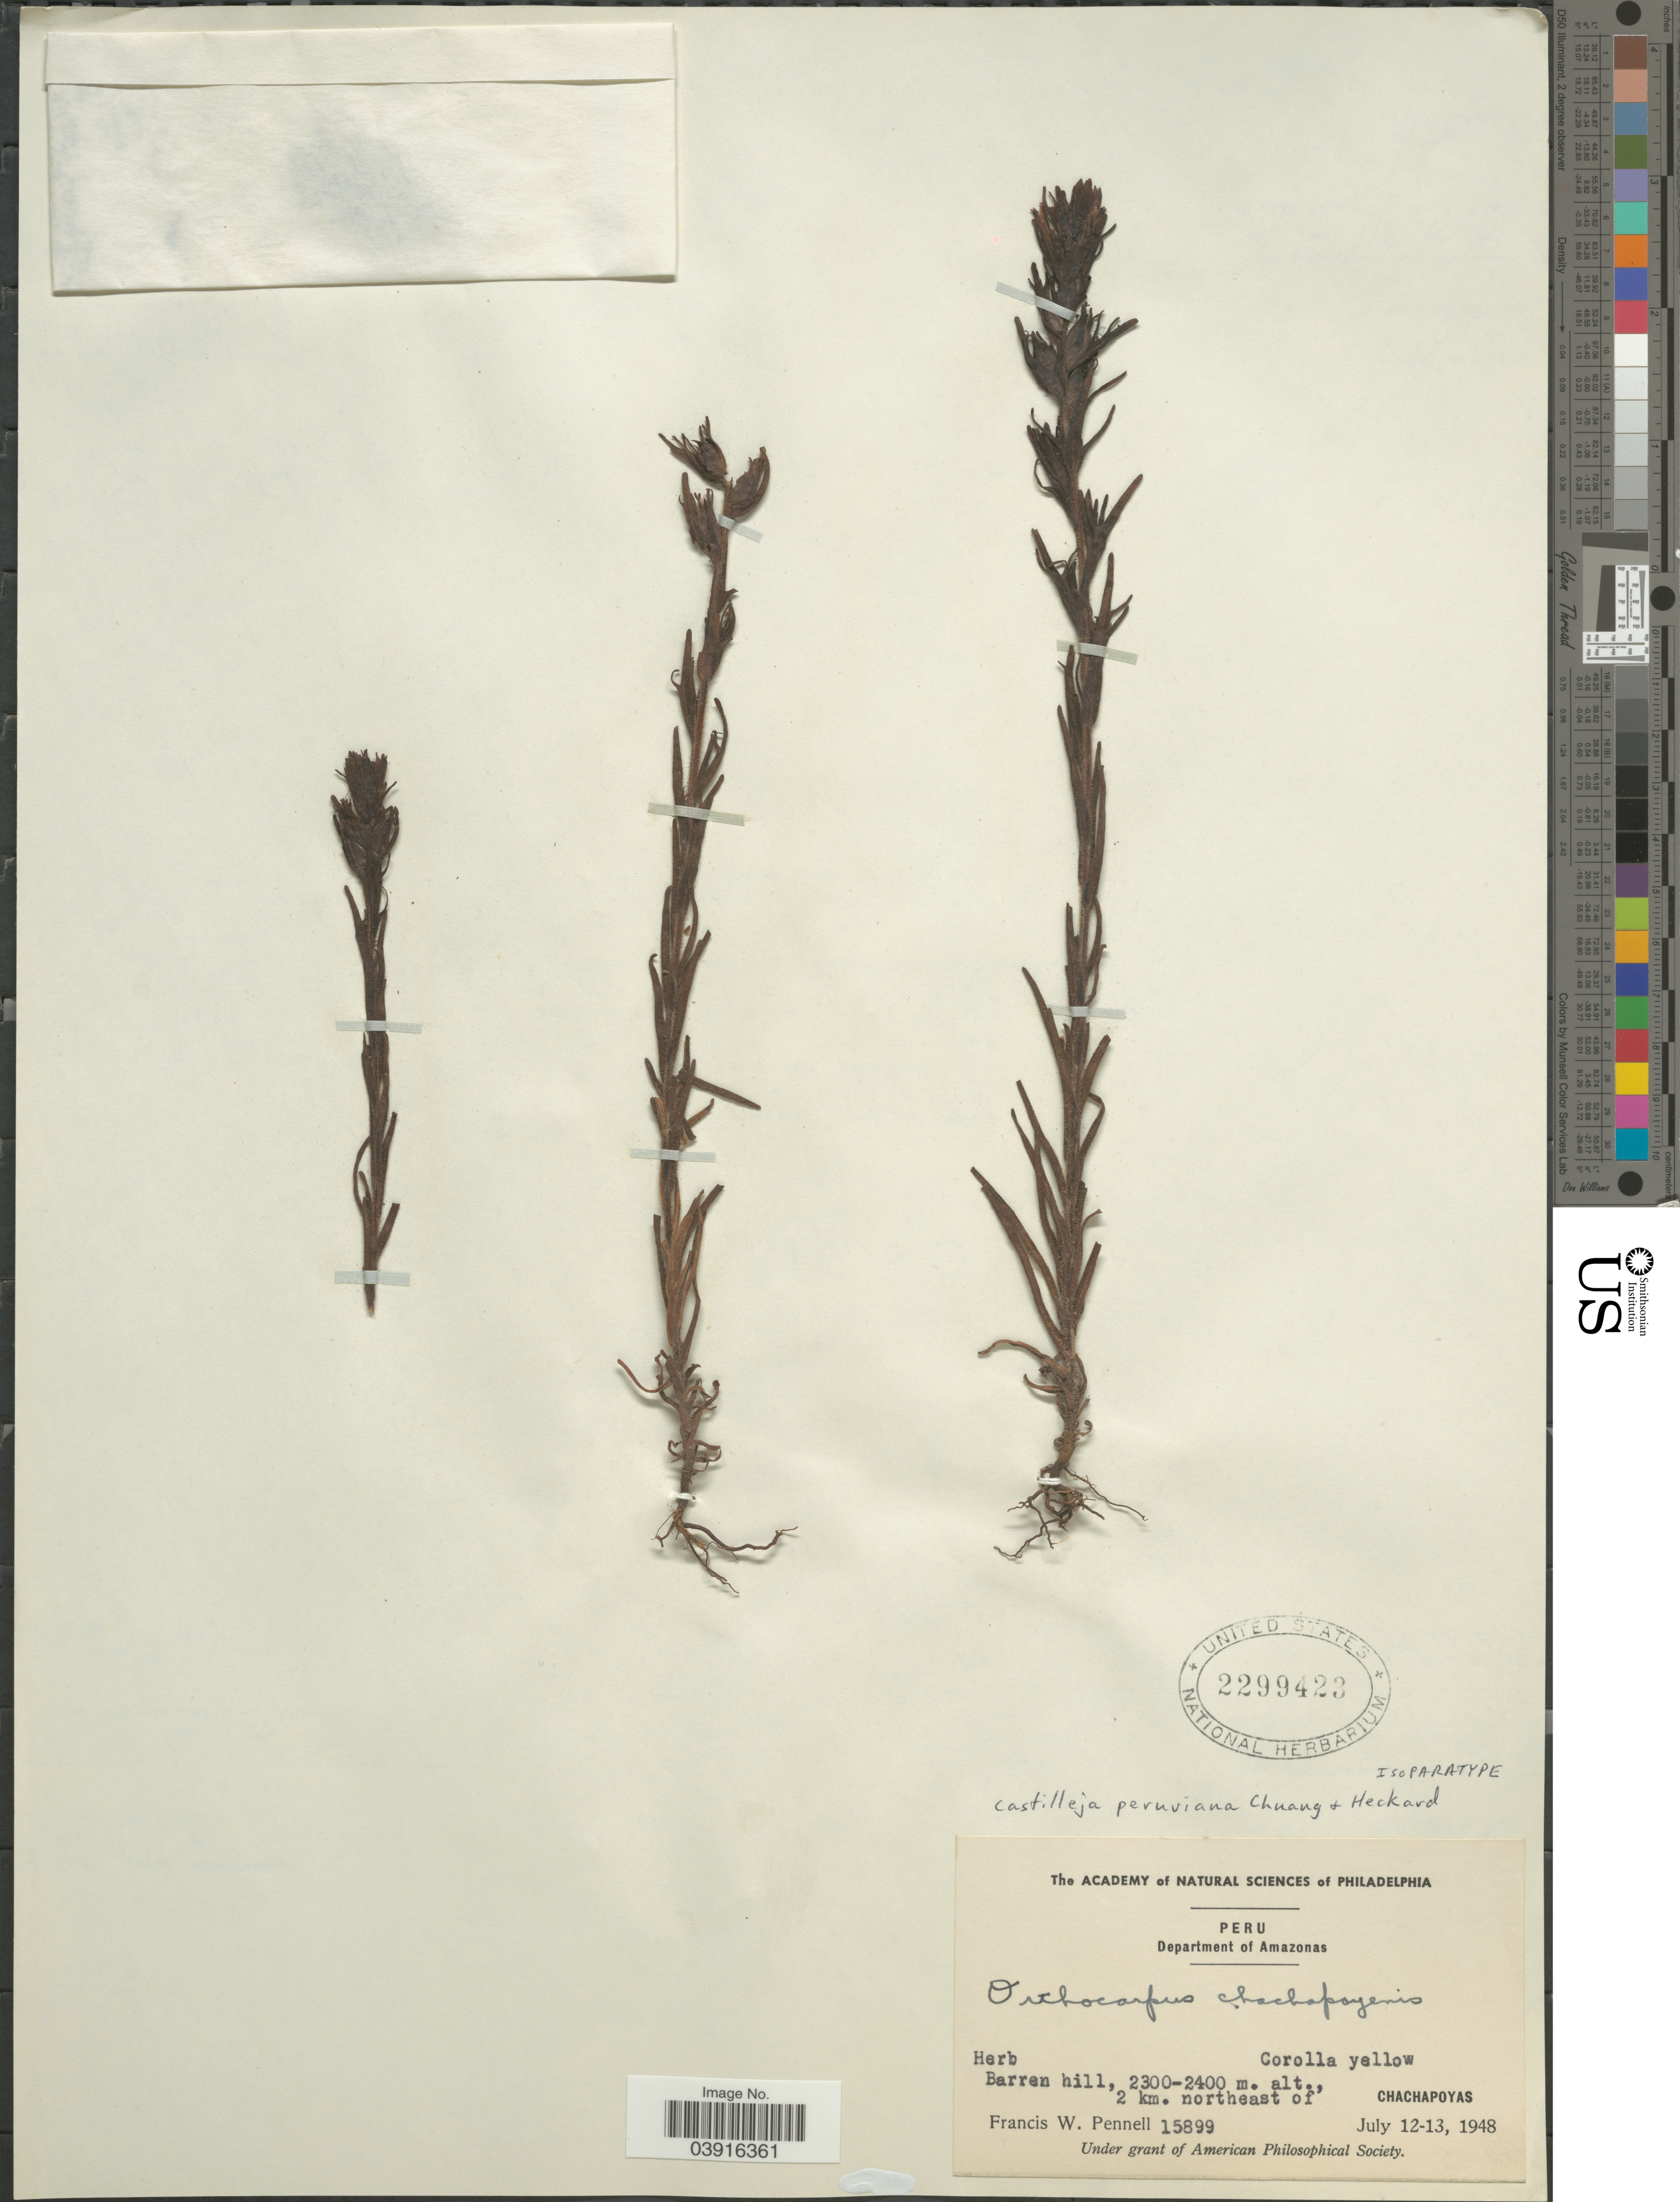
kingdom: Plantae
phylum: Tracheophyta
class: Magnoliopsida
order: Lamiales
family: Orobanchaceae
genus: Castilleja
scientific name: Castilleja peruviana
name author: T.I. Chuang & Heckard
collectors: F. W. Pennell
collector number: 15899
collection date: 1948-07-12/1948-07-13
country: Peru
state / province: Amazonas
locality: Department of Amazonas. Barren hill, 2 km. northeast of Chachapoyas.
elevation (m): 2300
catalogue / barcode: US 2299423